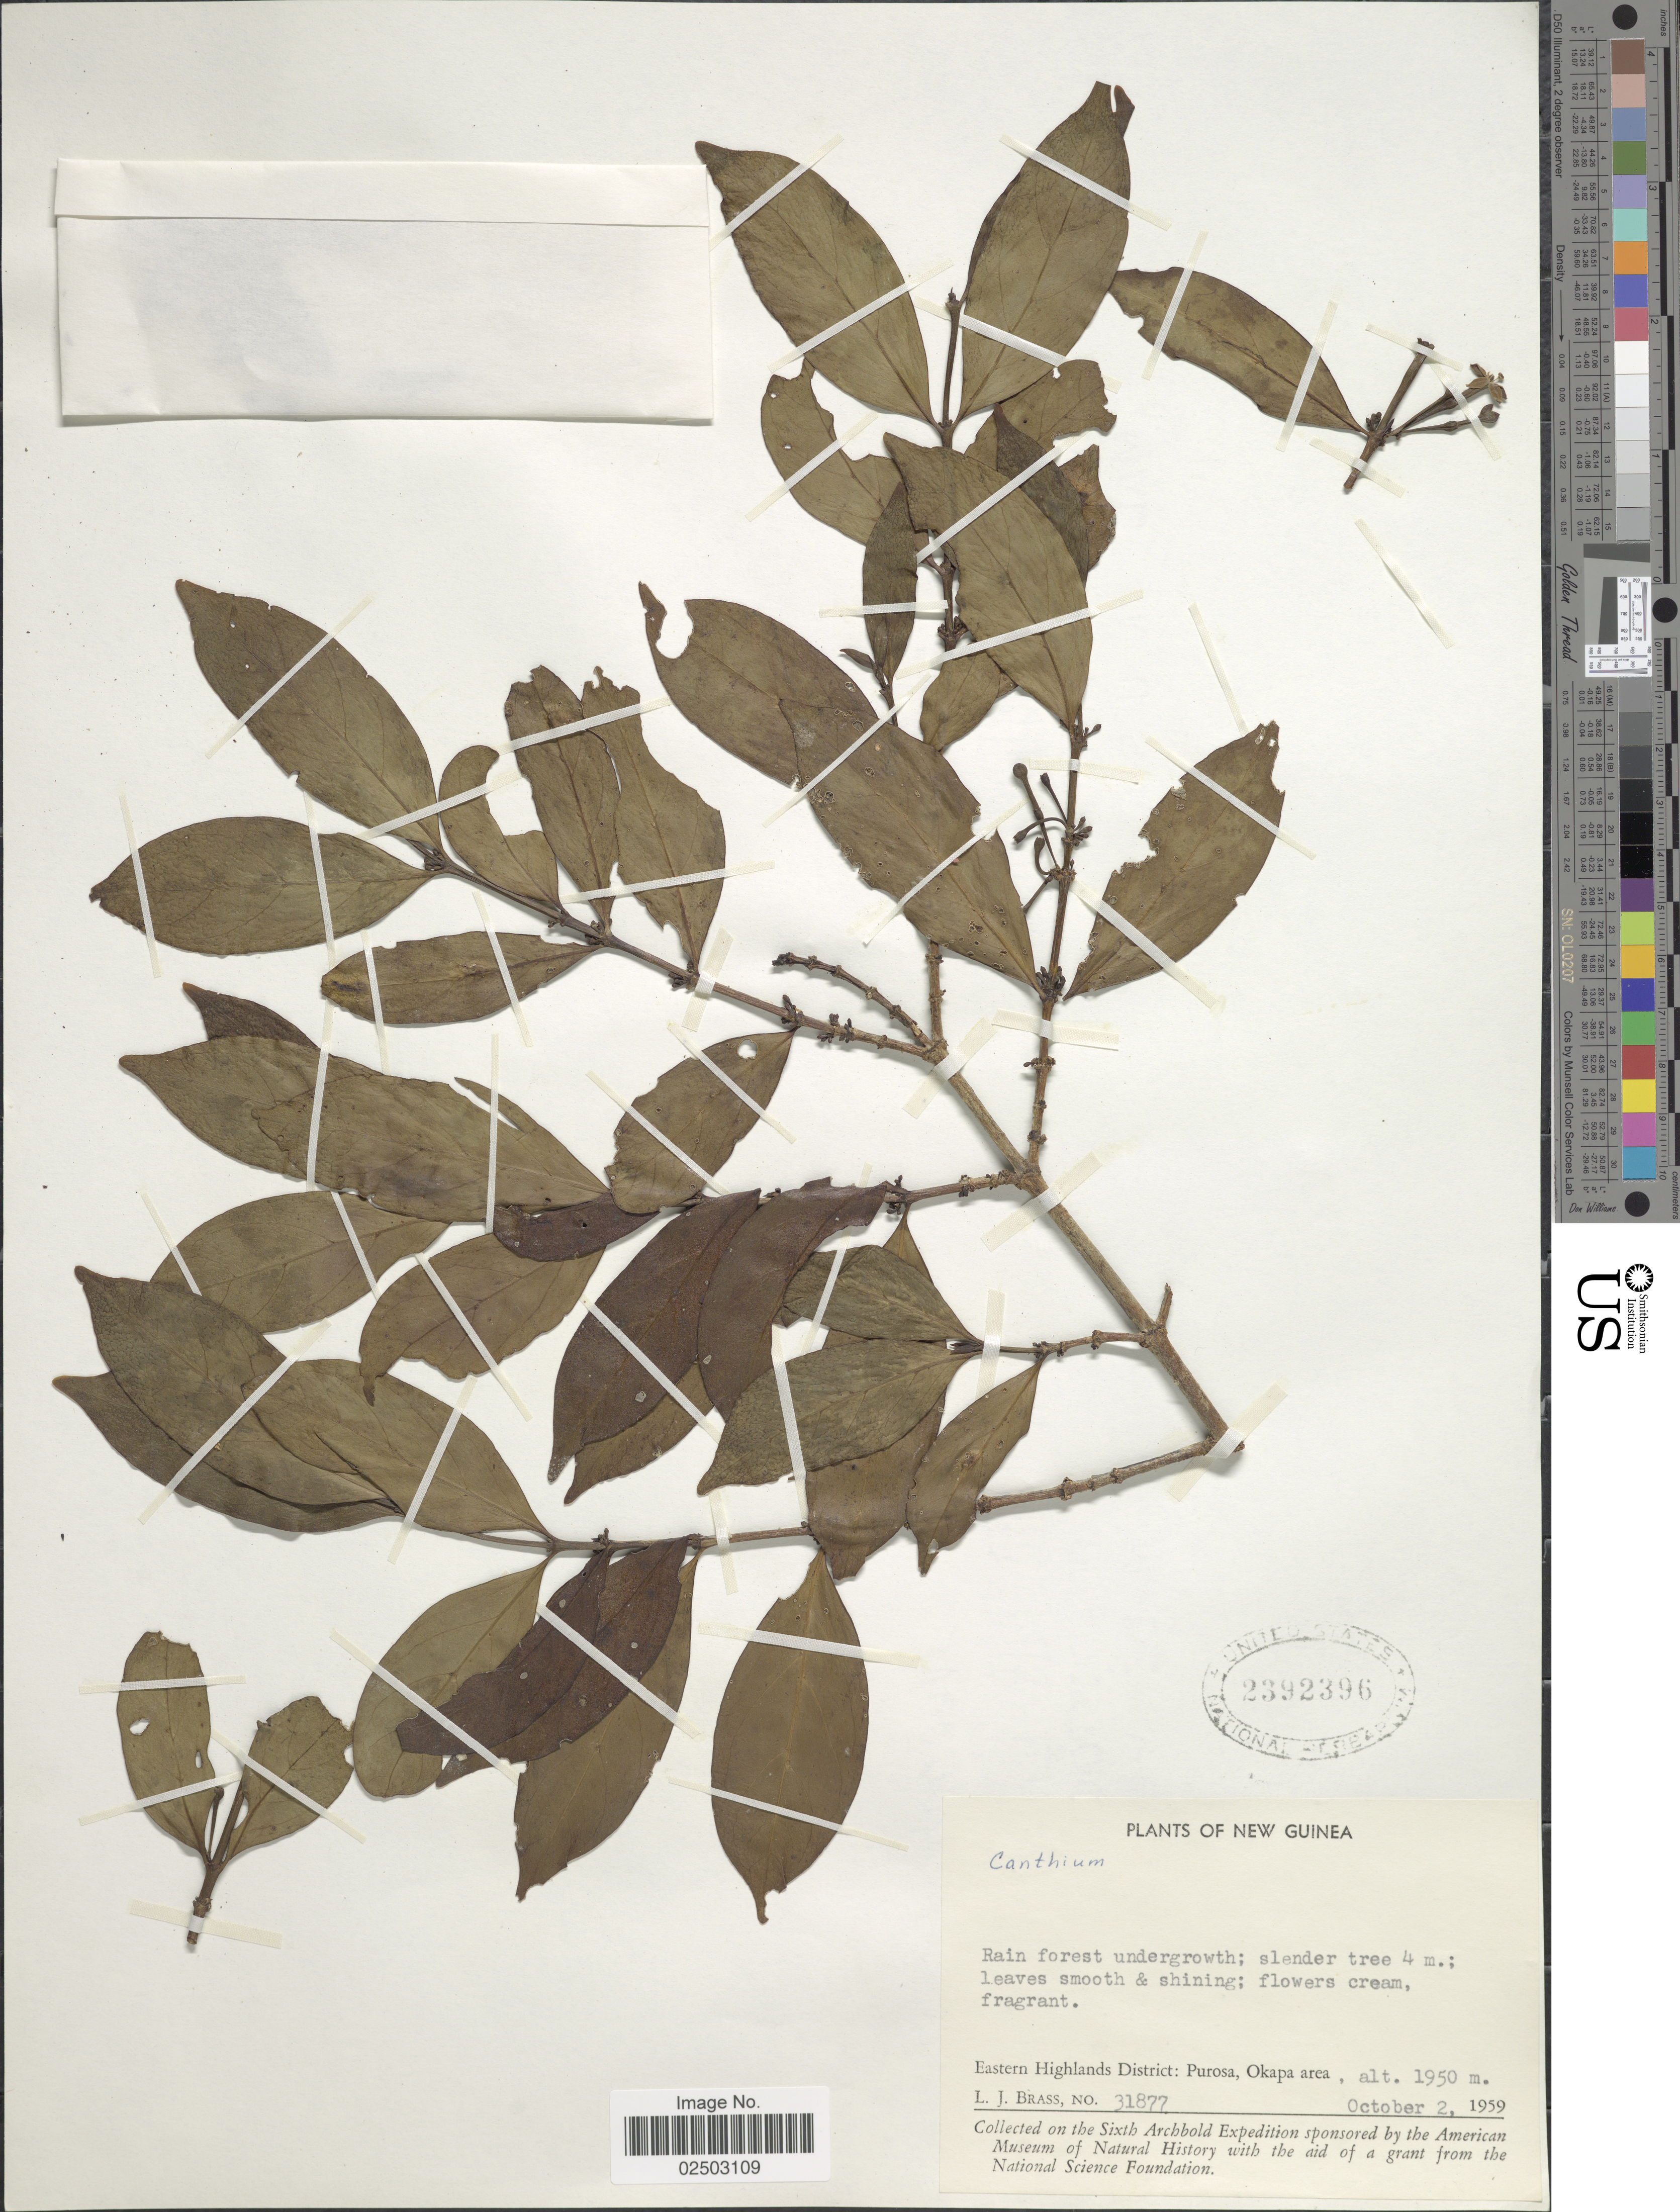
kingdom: Plantae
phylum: Tracheophyta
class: Magnoliopsida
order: Gentianales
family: Rubiaceae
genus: Bridsonia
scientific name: Bridsonia chamaedendrum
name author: (Kuntze) Verstraete & A.E. van Wyk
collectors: L. J. Brass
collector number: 31877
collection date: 1959-10-02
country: Papua New Guinea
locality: New Guinea, Eastern Highlands: Purosa, Okapa area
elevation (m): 1950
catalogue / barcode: US 2392396